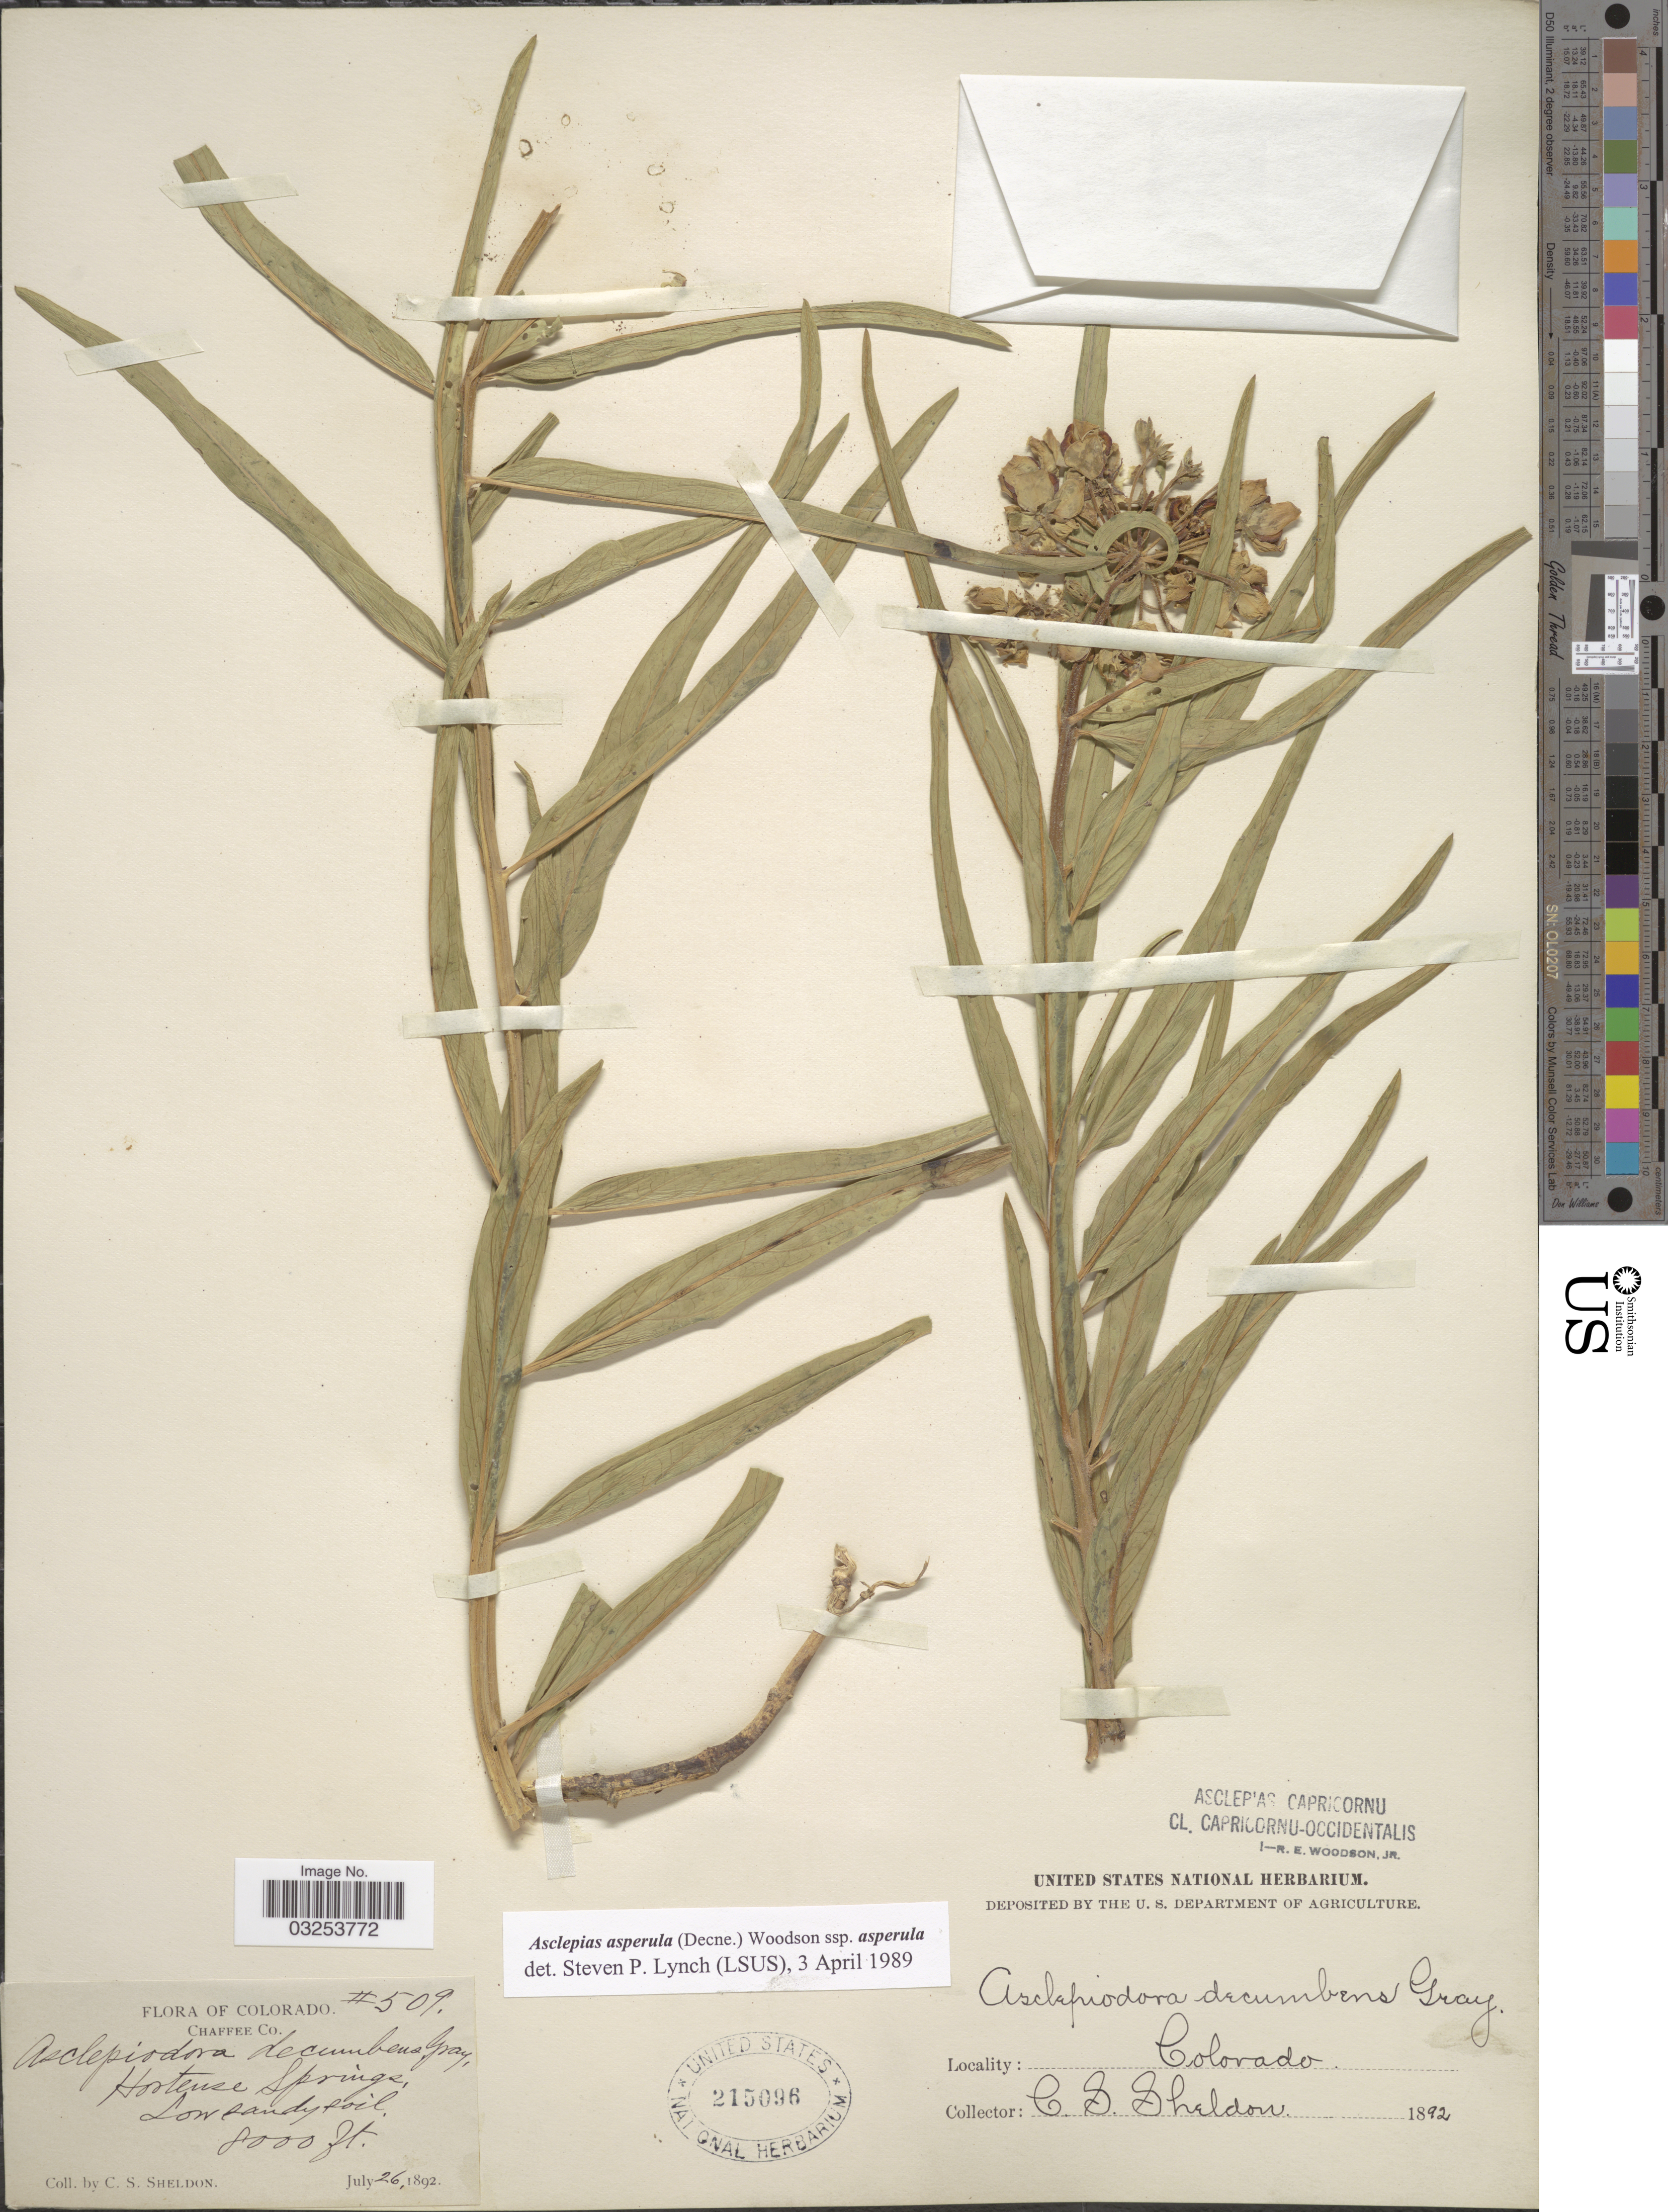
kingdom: Plantae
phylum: Tracheophyta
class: Magnoliopsida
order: Gentianales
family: Apocynaceae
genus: Asclepias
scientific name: Asclepias asperula subsp. asperula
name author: (Decne.) Woodson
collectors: C. S. Sheldon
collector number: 509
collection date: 1892-07-26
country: United States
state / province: Colorado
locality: Chaffee Co. Hortense Springs.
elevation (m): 2438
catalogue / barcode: US 215096